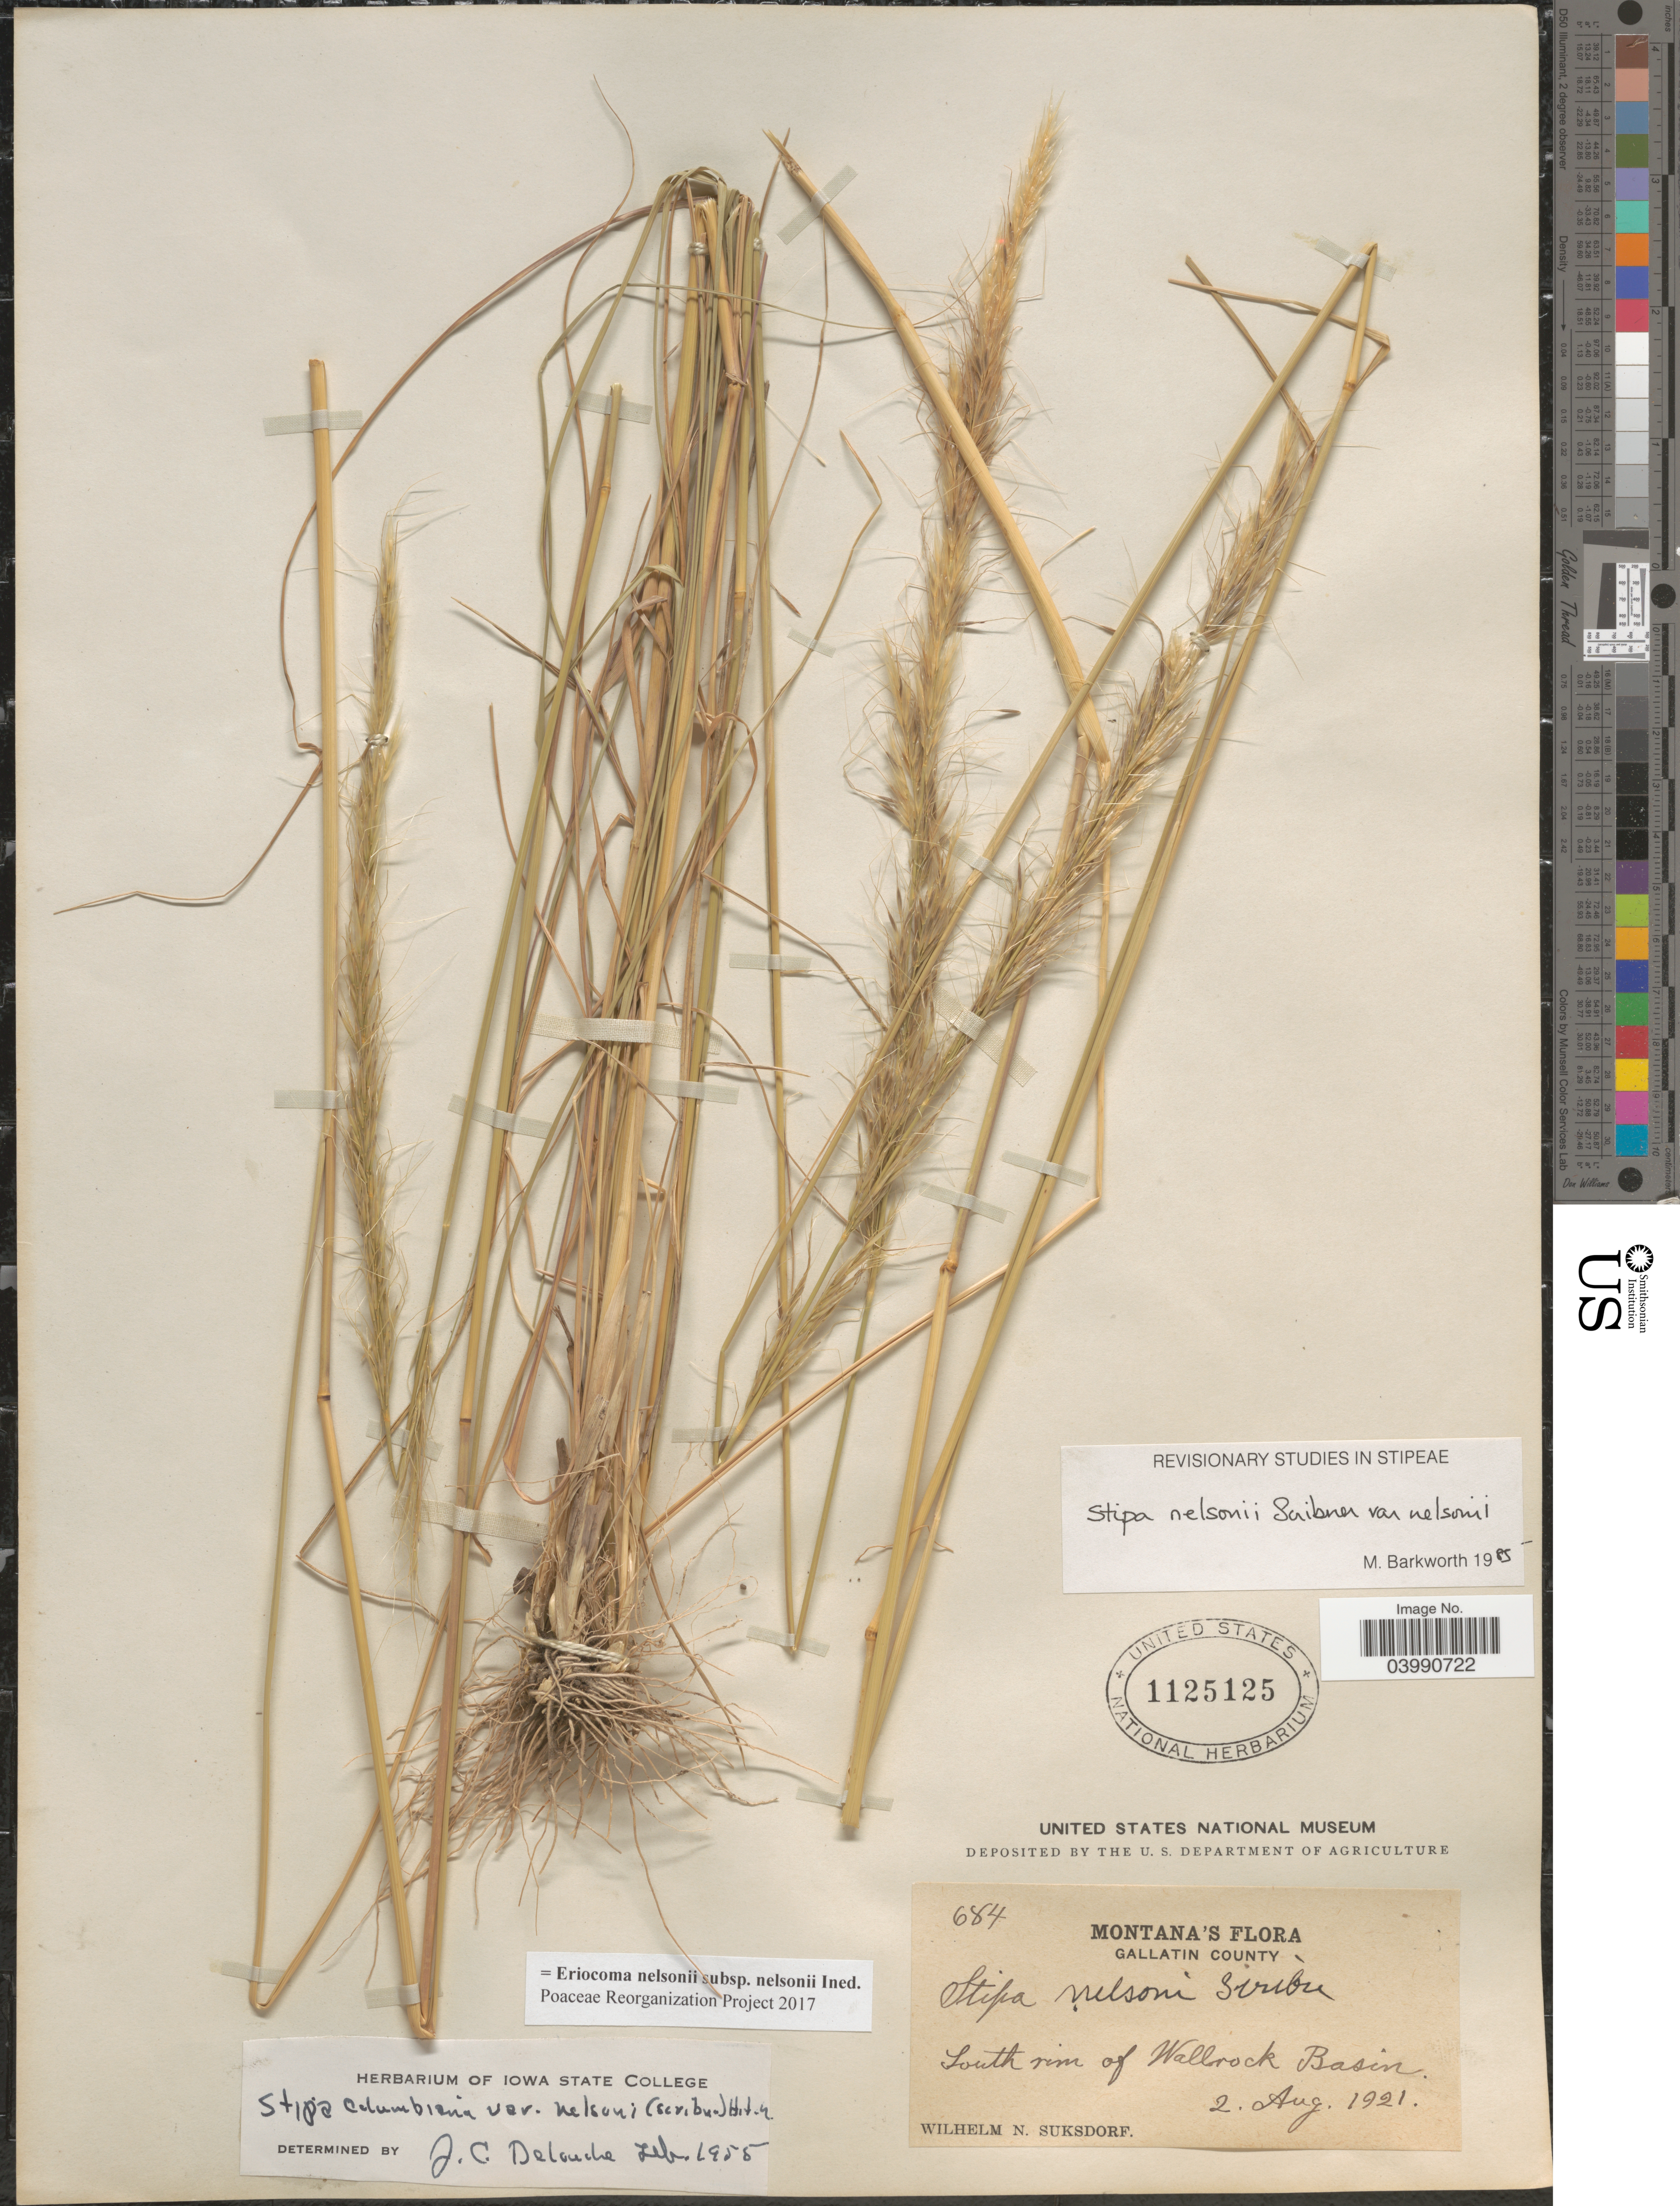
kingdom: Plantae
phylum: Tracheophyta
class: Liliopsida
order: Poales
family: Poaceae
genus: Eriocoma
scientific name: Eriocoma nelsonii subsp. nelsonii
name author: (Scribn.) Romasch.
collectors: W. N. Suksdorf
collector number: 684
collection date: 1921-08-02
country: United States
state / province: Montana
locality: Gallatin County. South rim of Wallrock Basin.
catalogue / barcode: US 1125125